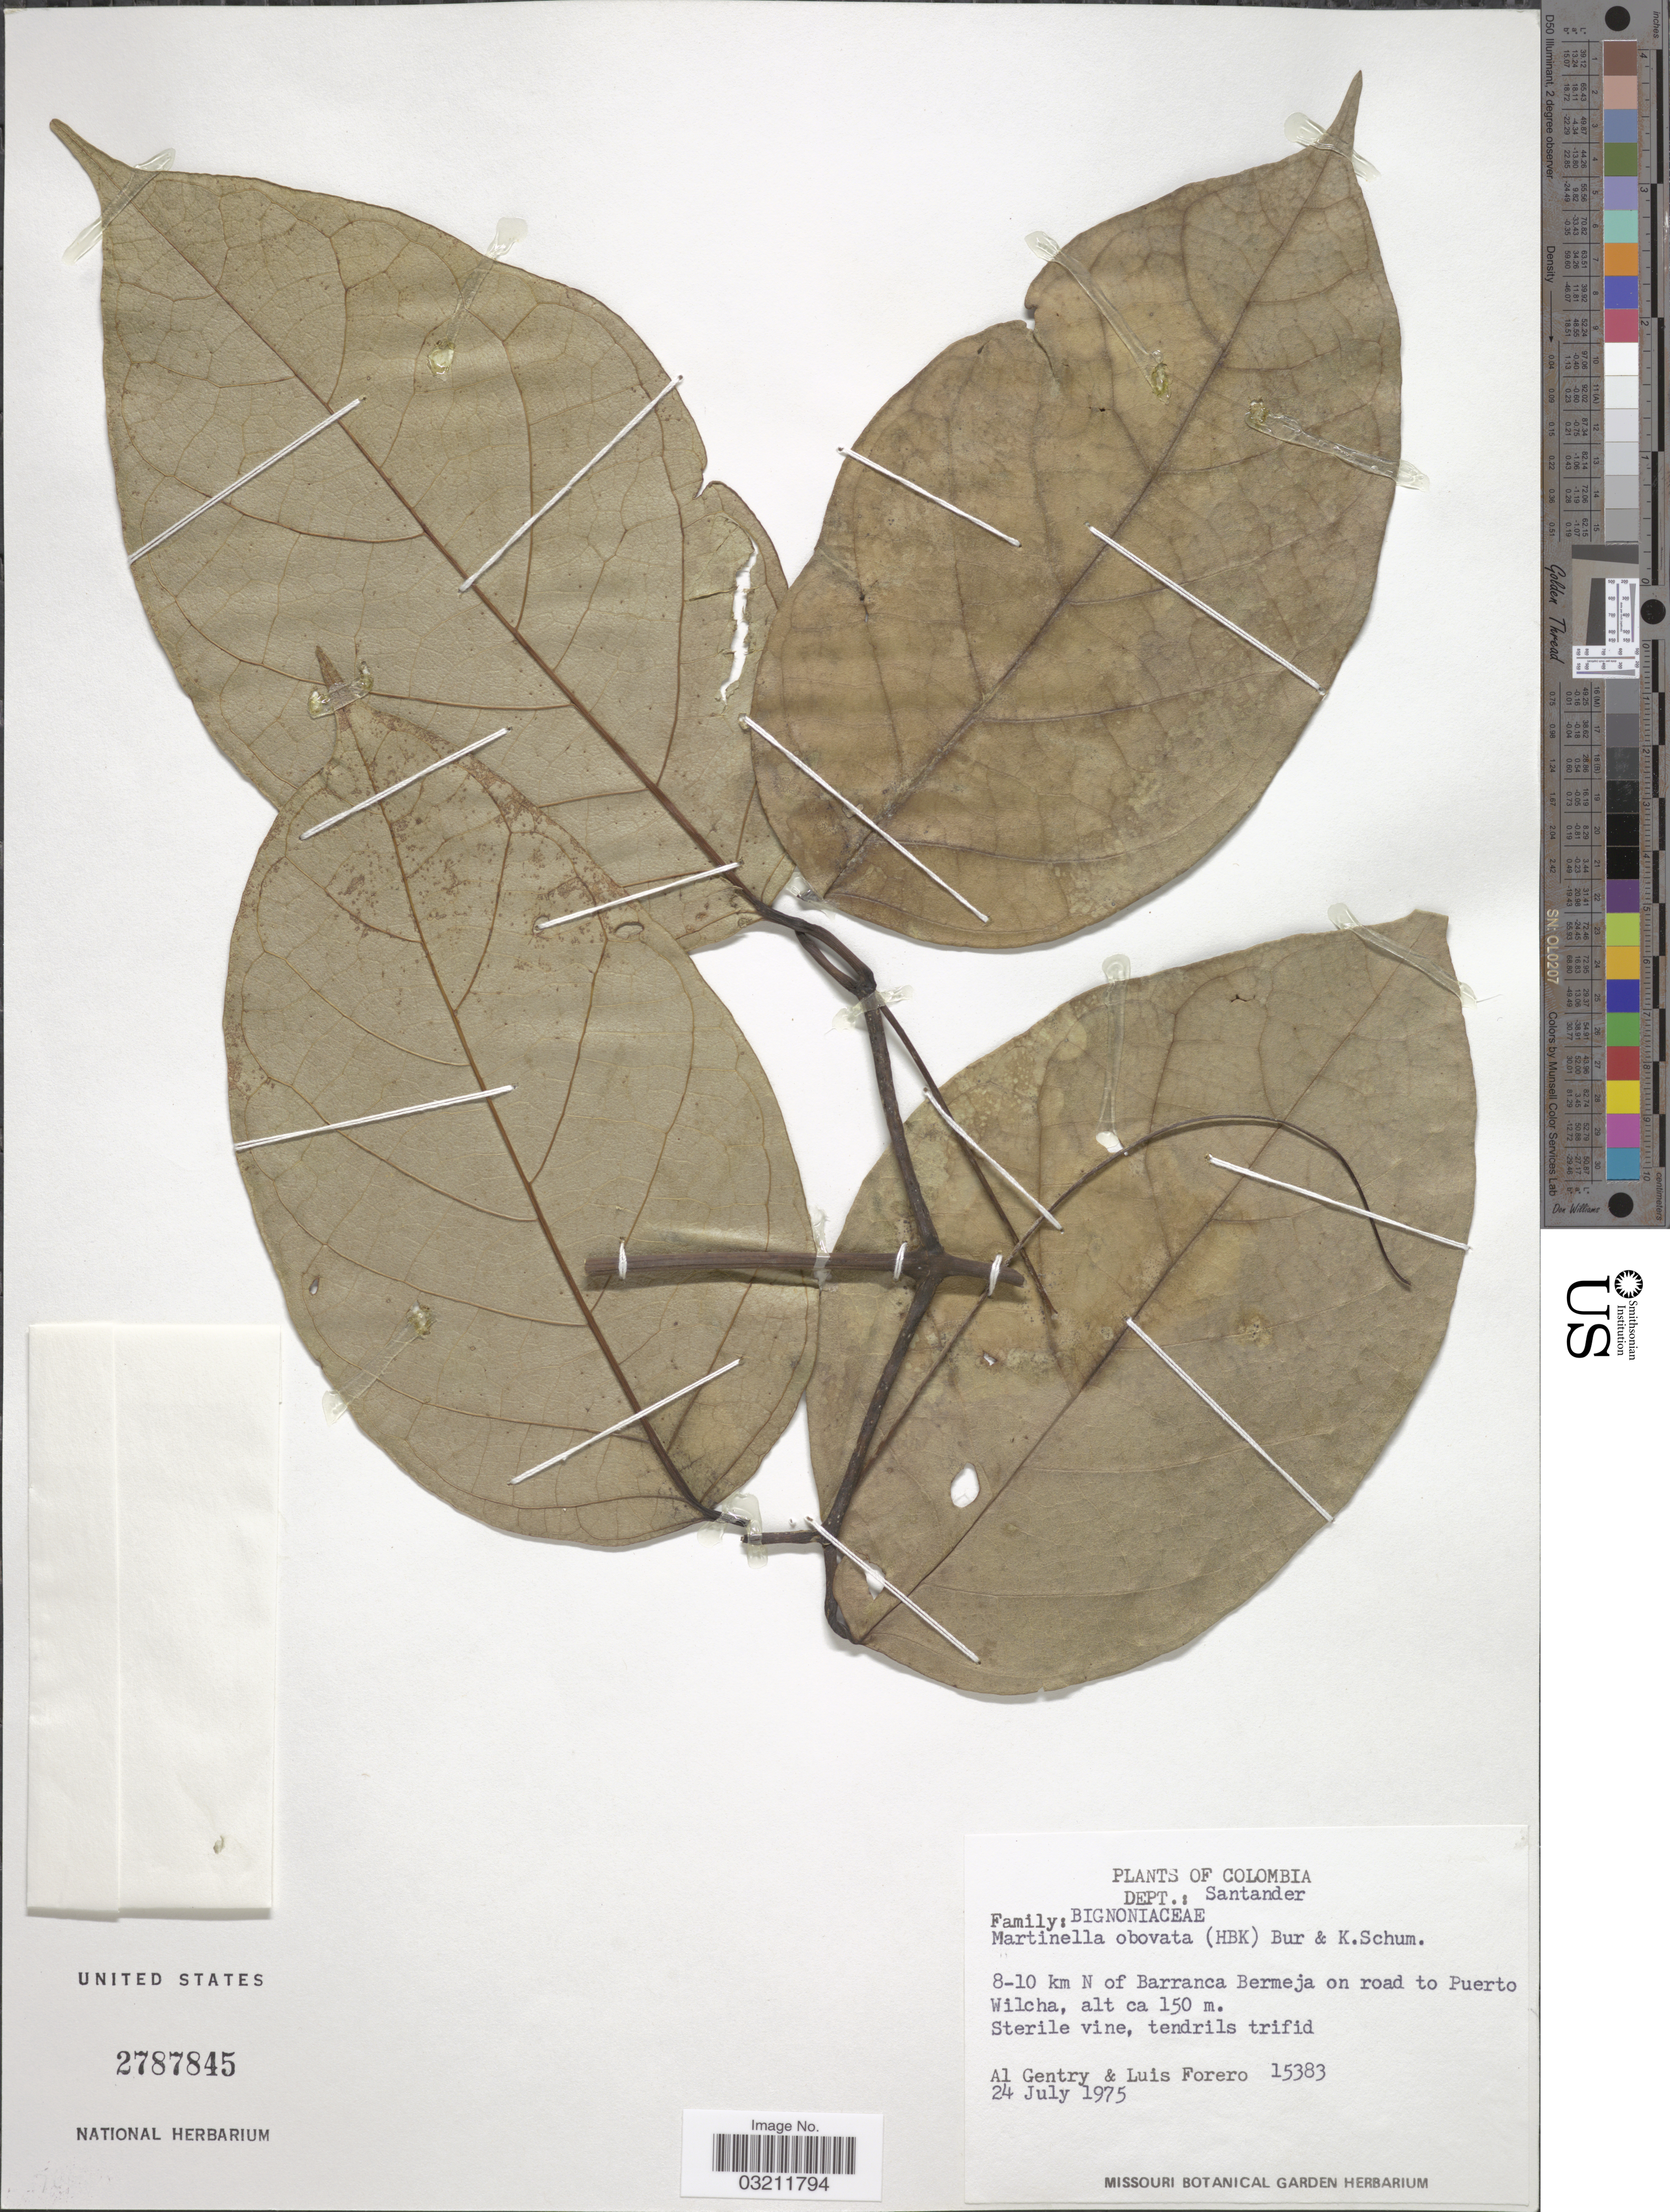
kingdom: Plantae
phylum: Tracheophyta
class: Magnoliopsida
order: Lamiales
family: Bignoniaceae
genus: Martinella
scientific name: Martinella obovata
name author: (Kunth) Bureau & K. Schum.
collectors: A. H. Gentry & L. Forero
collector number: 15383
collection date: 1975-07-24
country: Colombia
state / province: Santander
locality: Dept.: Santander. 8-10 km N of Barranca Bermeja on road to Puerto Wilcha.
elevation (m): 150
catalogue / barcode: US 2787845